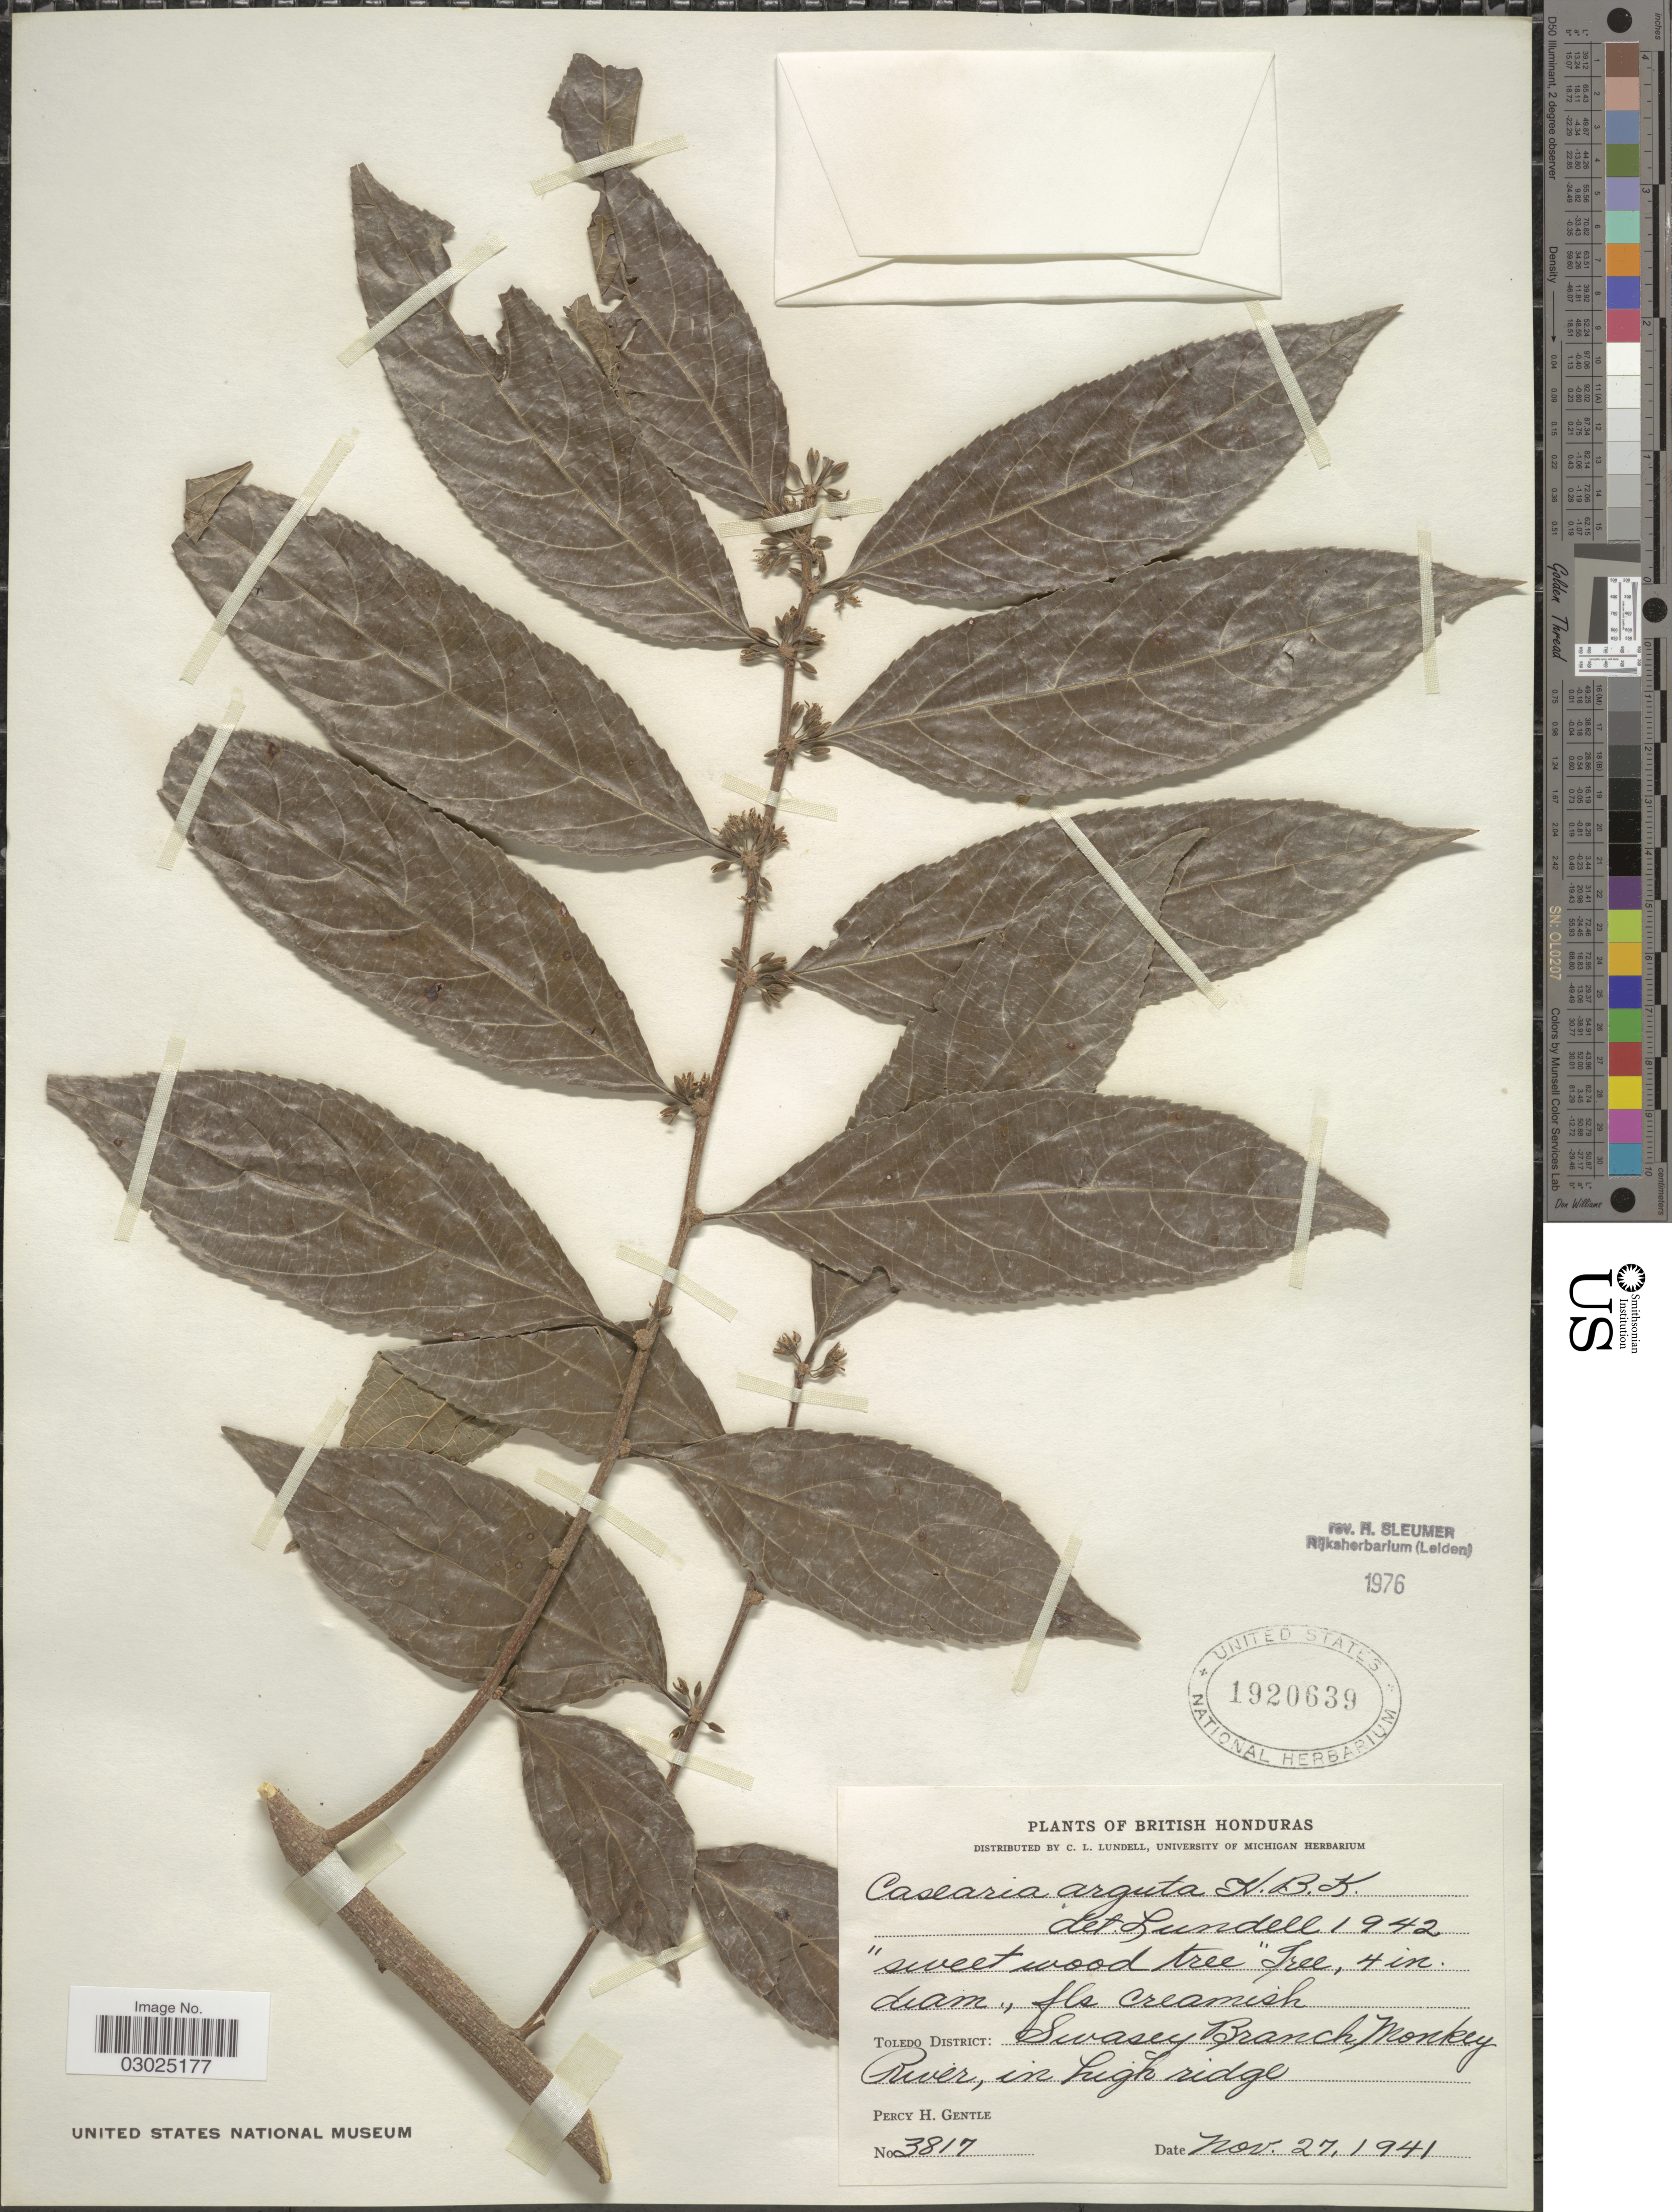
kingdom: Plantae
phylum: Tracheophyta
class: Magnoliopsida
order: Malpighiales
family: Salicaceae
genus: Casearia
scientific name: Casearia arguta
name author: Kunth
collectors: P. H. Gentle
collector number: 3817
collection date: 1941-11-27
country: Belize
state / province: Toledo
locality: British Honduras. Toledo District: Swasey Branch Monkey River.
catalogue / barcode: US 1920639